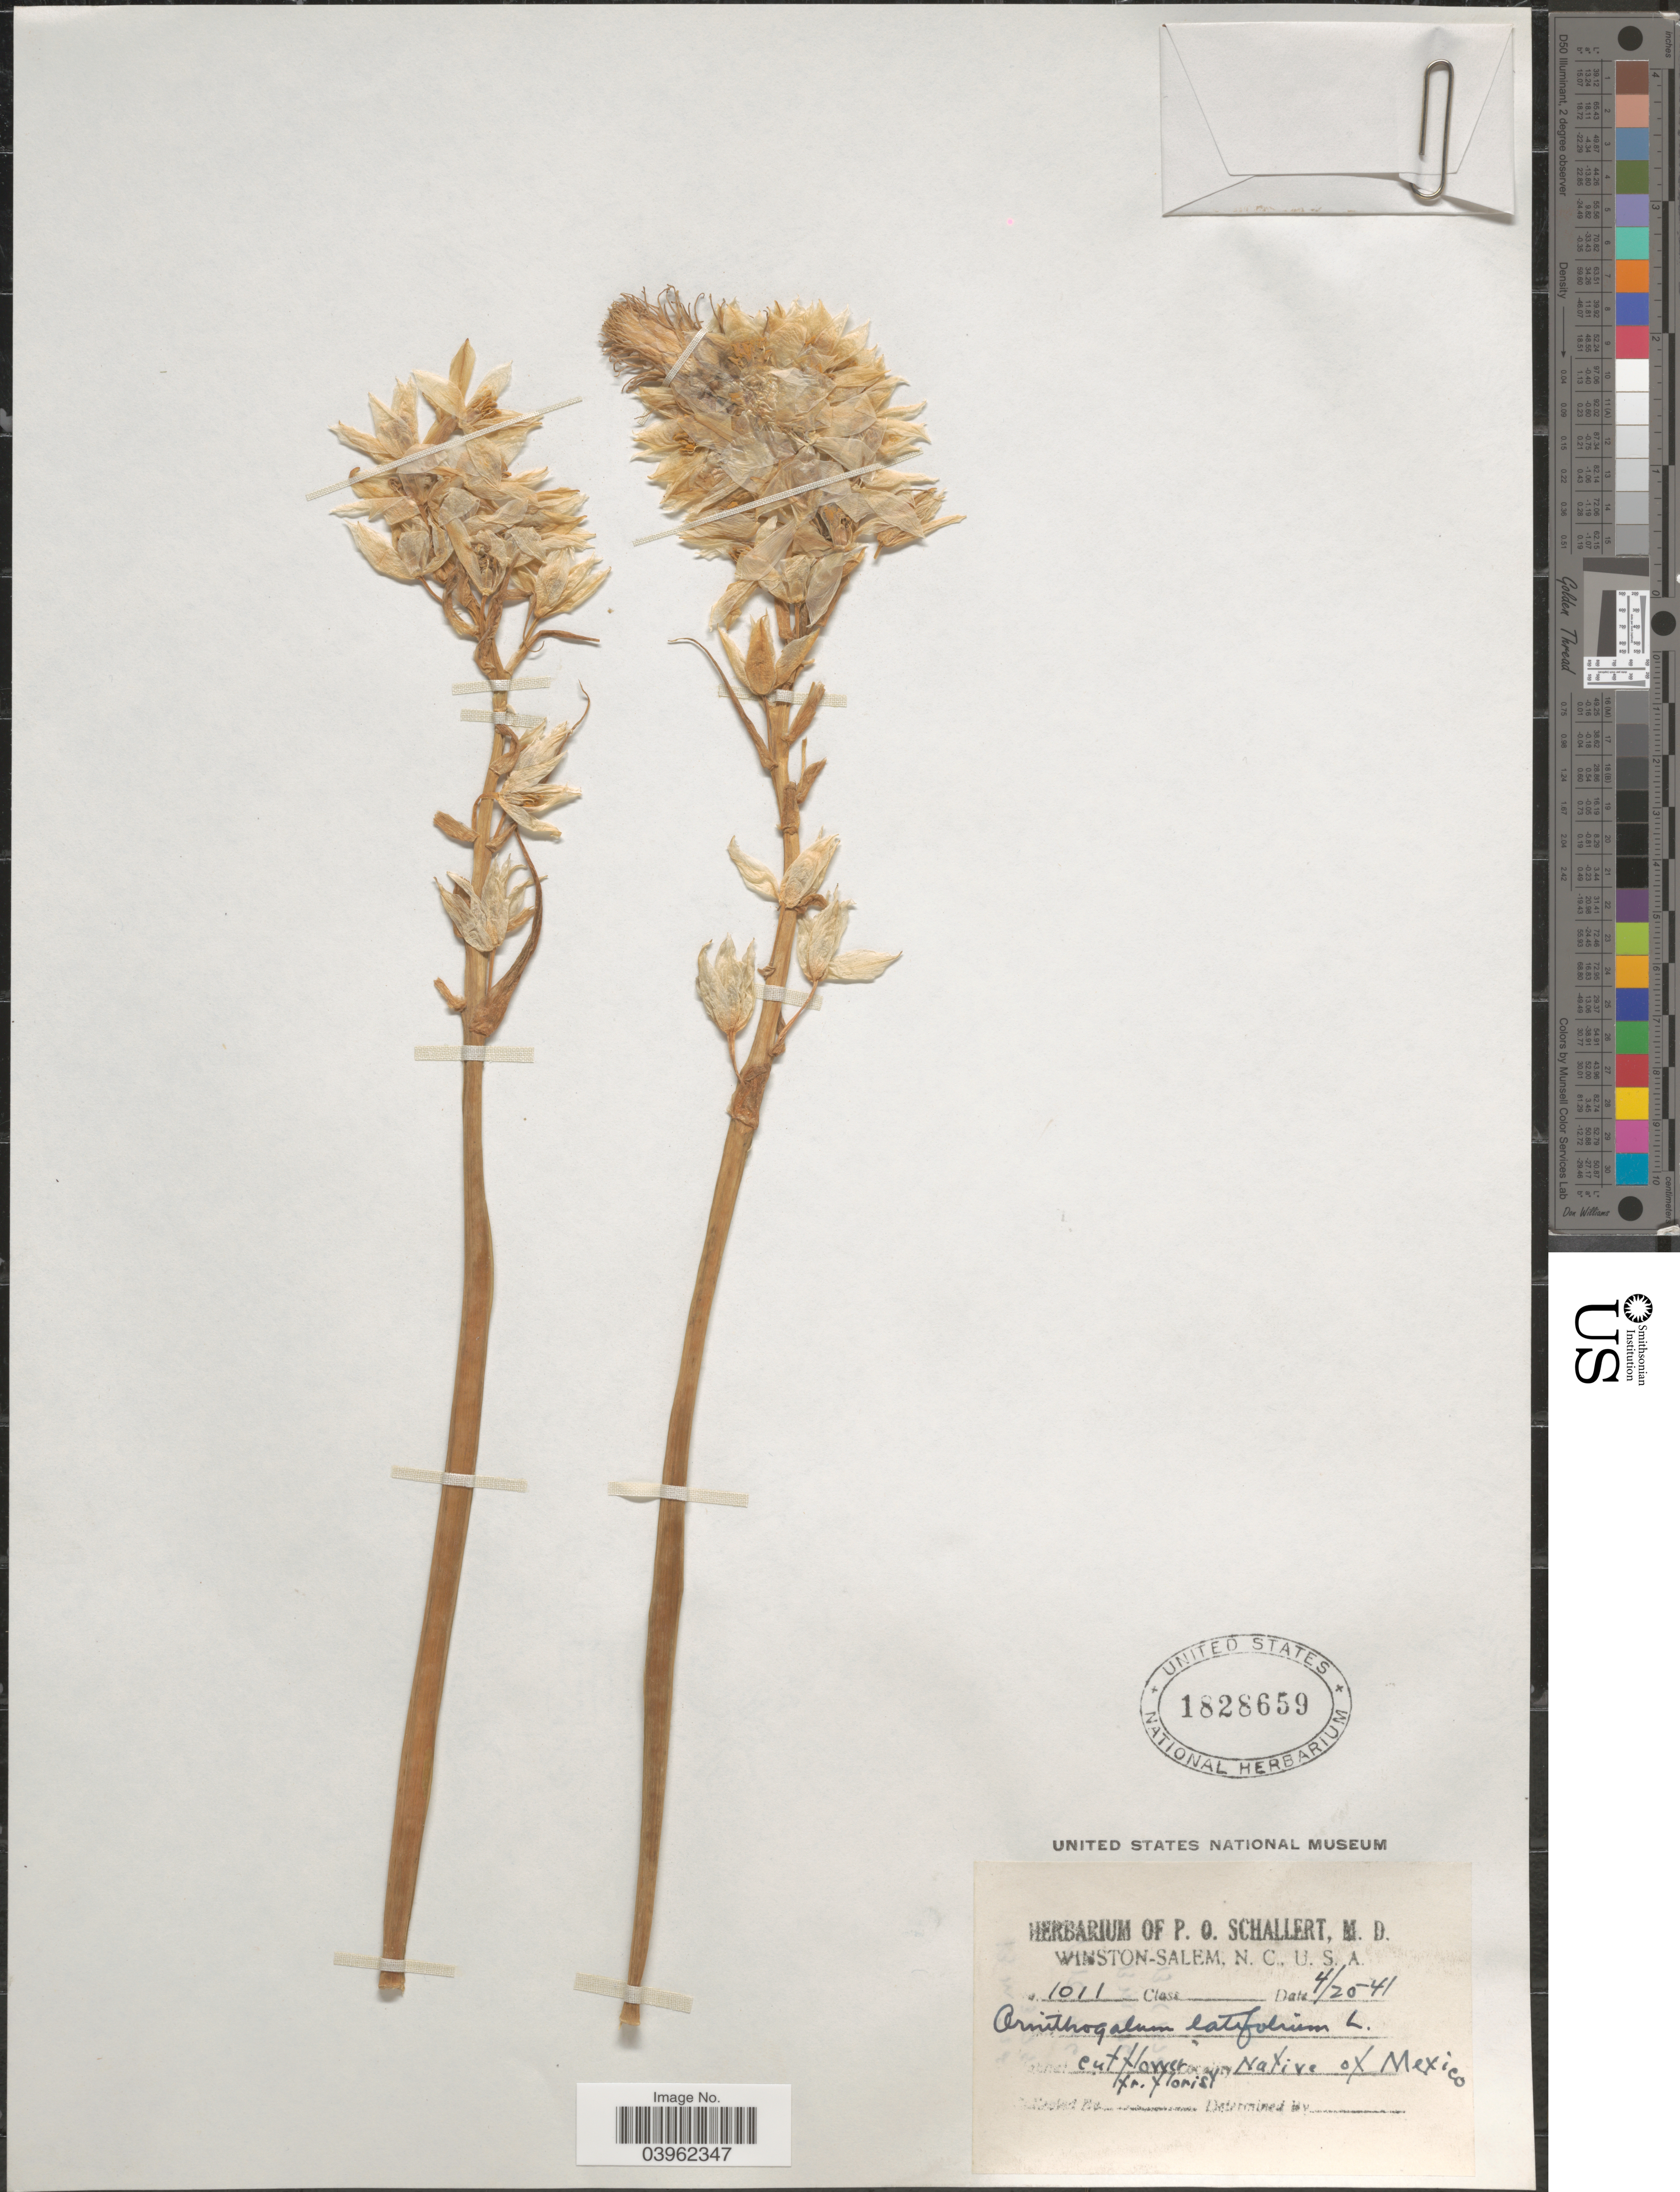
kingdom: Plantae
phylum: Tracheophyta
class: Liliopsida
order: Asparagales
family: Asparagaceae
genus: Ornithogalum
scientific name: Ornithogalum latifolium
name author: L.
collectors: ex herb. P.O. Schallert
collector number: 1011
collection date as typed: Transcribed d/m/y: 20/4/41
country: Mexico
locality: Native of Mexico.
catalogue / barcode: US 1828659